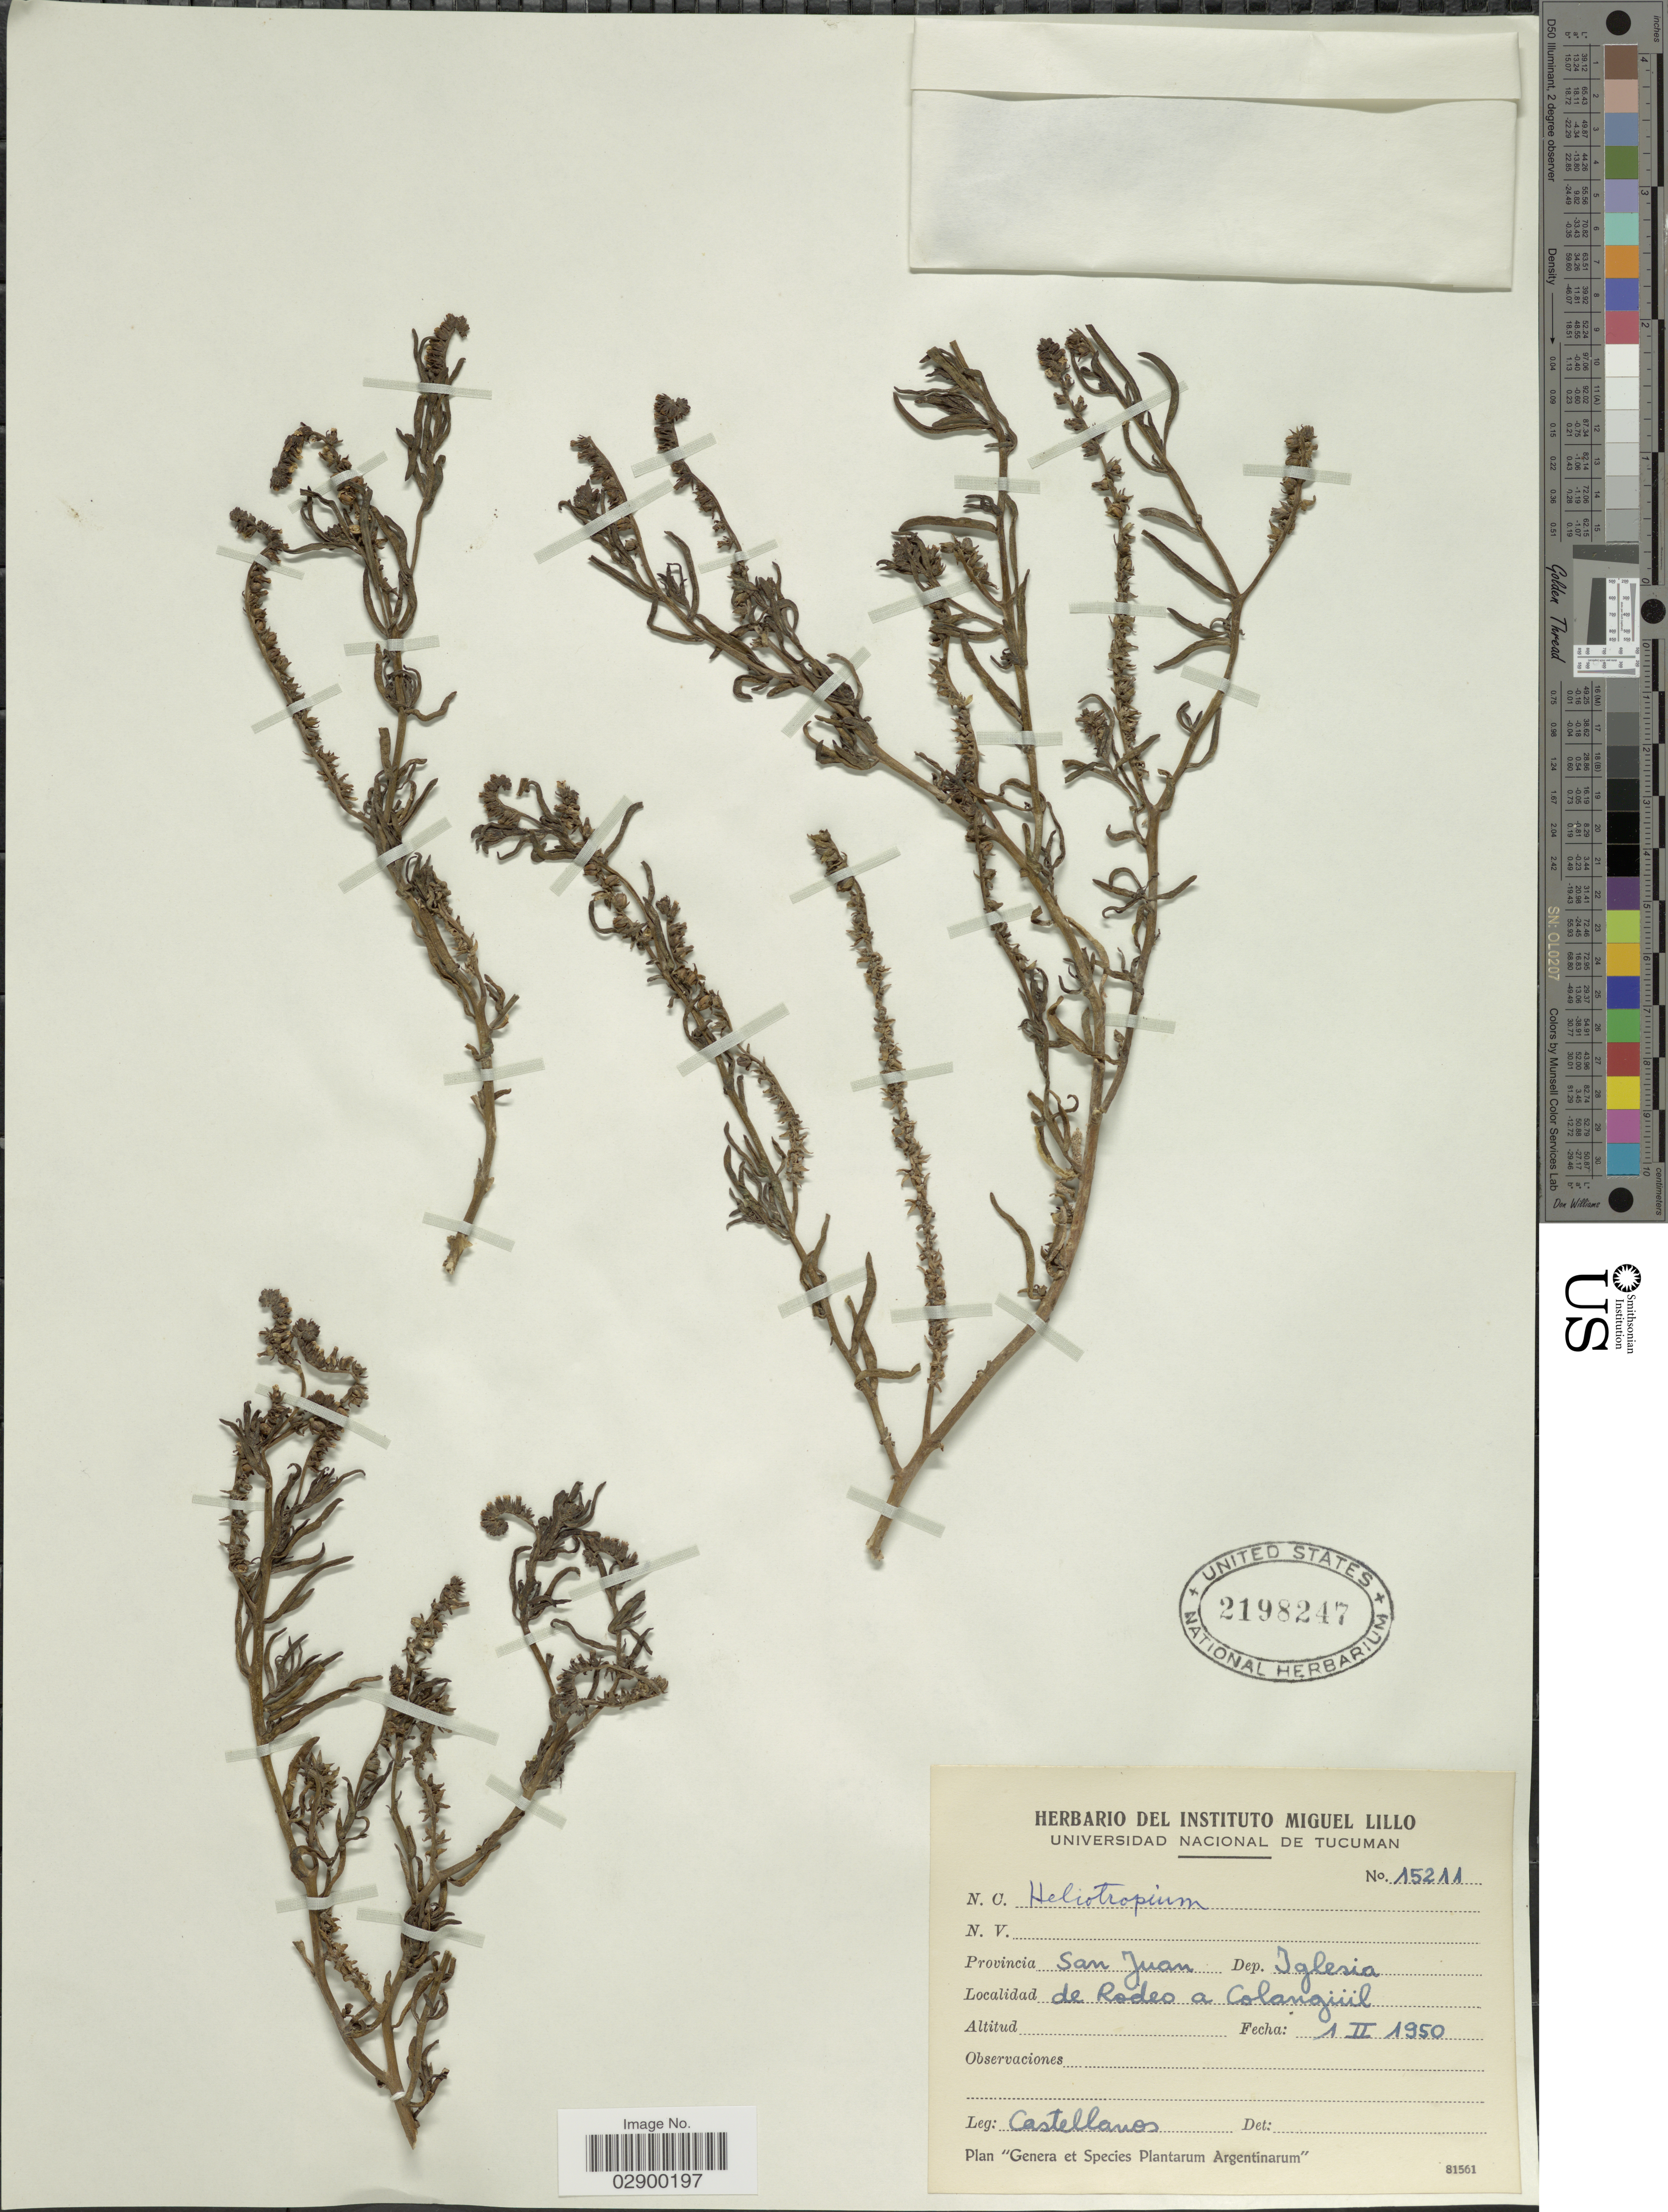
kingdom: Plantae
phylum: Tracheophyta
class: Magnoliopsida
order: Boraginales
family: Heliotropiaceae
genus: Heliotropium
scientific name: Heliotropium curassavicum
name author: L.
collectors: -- Castellanos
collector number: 15211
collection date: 1950-02-01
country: Argentina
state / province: San Juan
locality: Provincia San Juan, Dep. Iglesia, de Rodeo a Colangüil.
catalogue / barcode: US 2198247